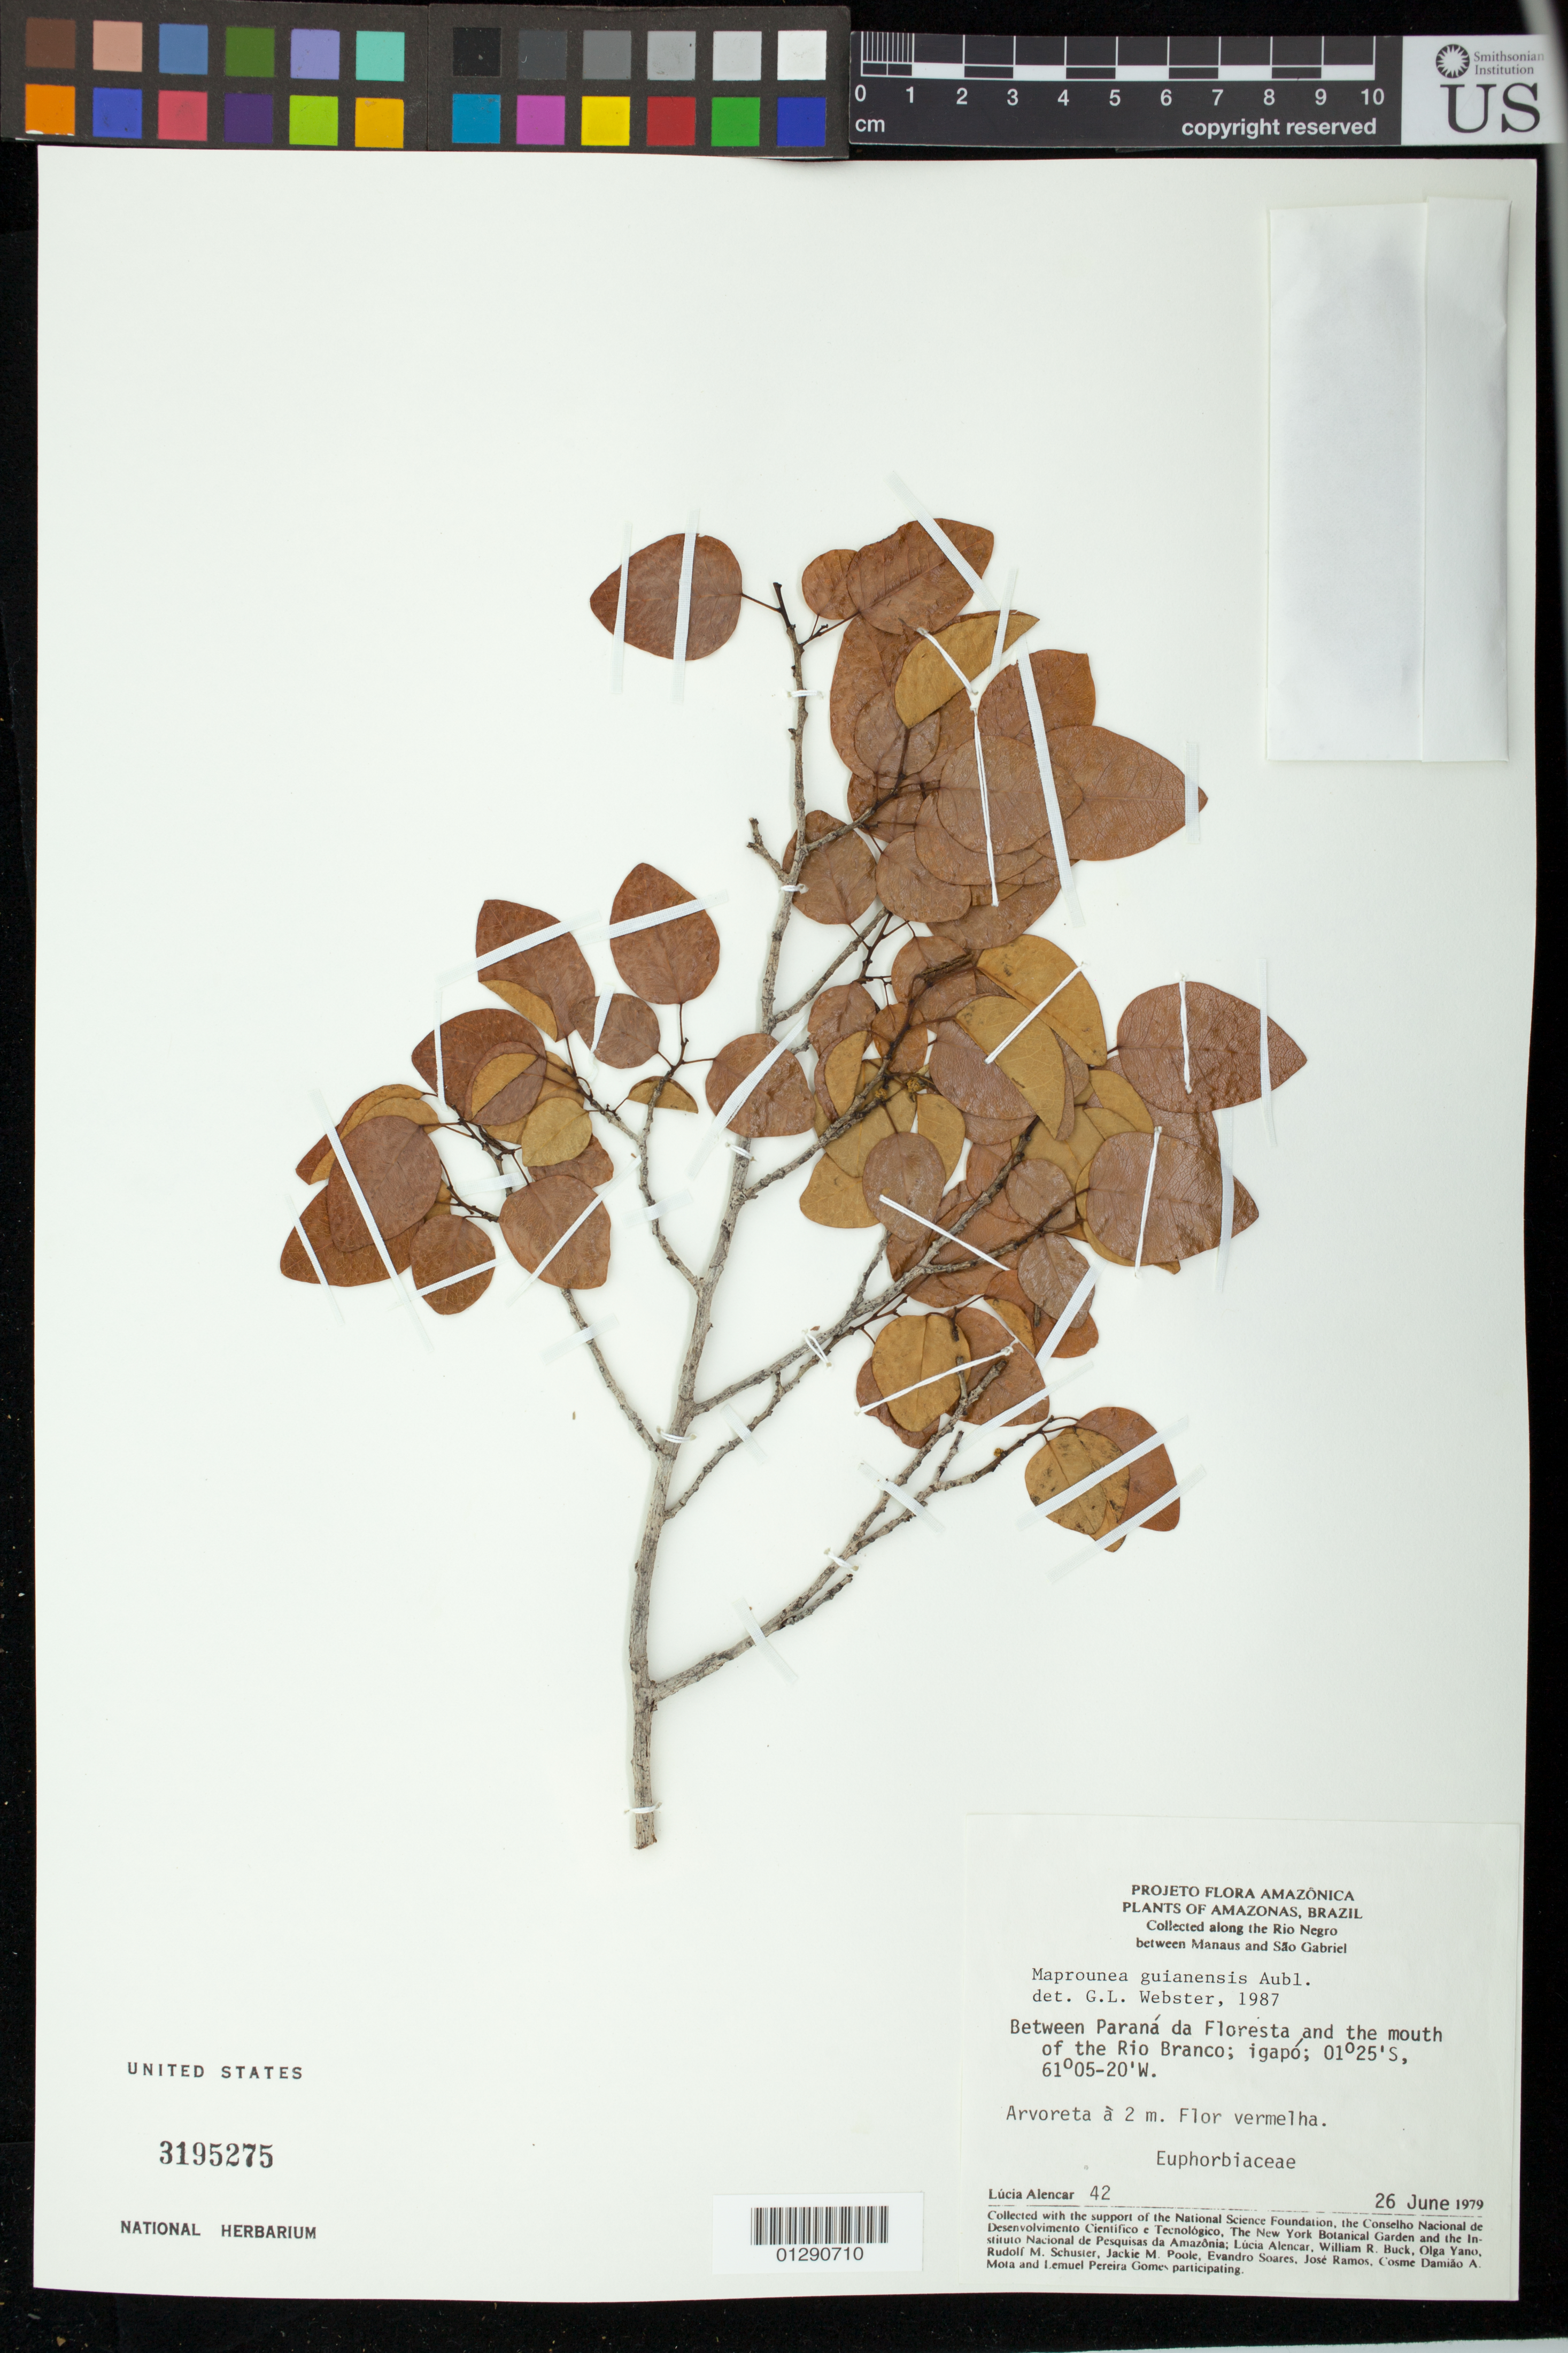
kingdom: Plantae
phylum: Tracheophyta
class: Magnoliopsida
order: Malpighiales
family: Euphorbiaceae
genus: Maprounea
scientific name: Maprounea guianensis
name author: Aubl.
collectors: L. Alencar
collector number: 42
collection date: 1979-06-26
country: Brazil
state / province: Amazonas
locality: Between Parana da Floresta and the mouth of the Rio Branco; igapo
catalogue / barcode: US 3195275